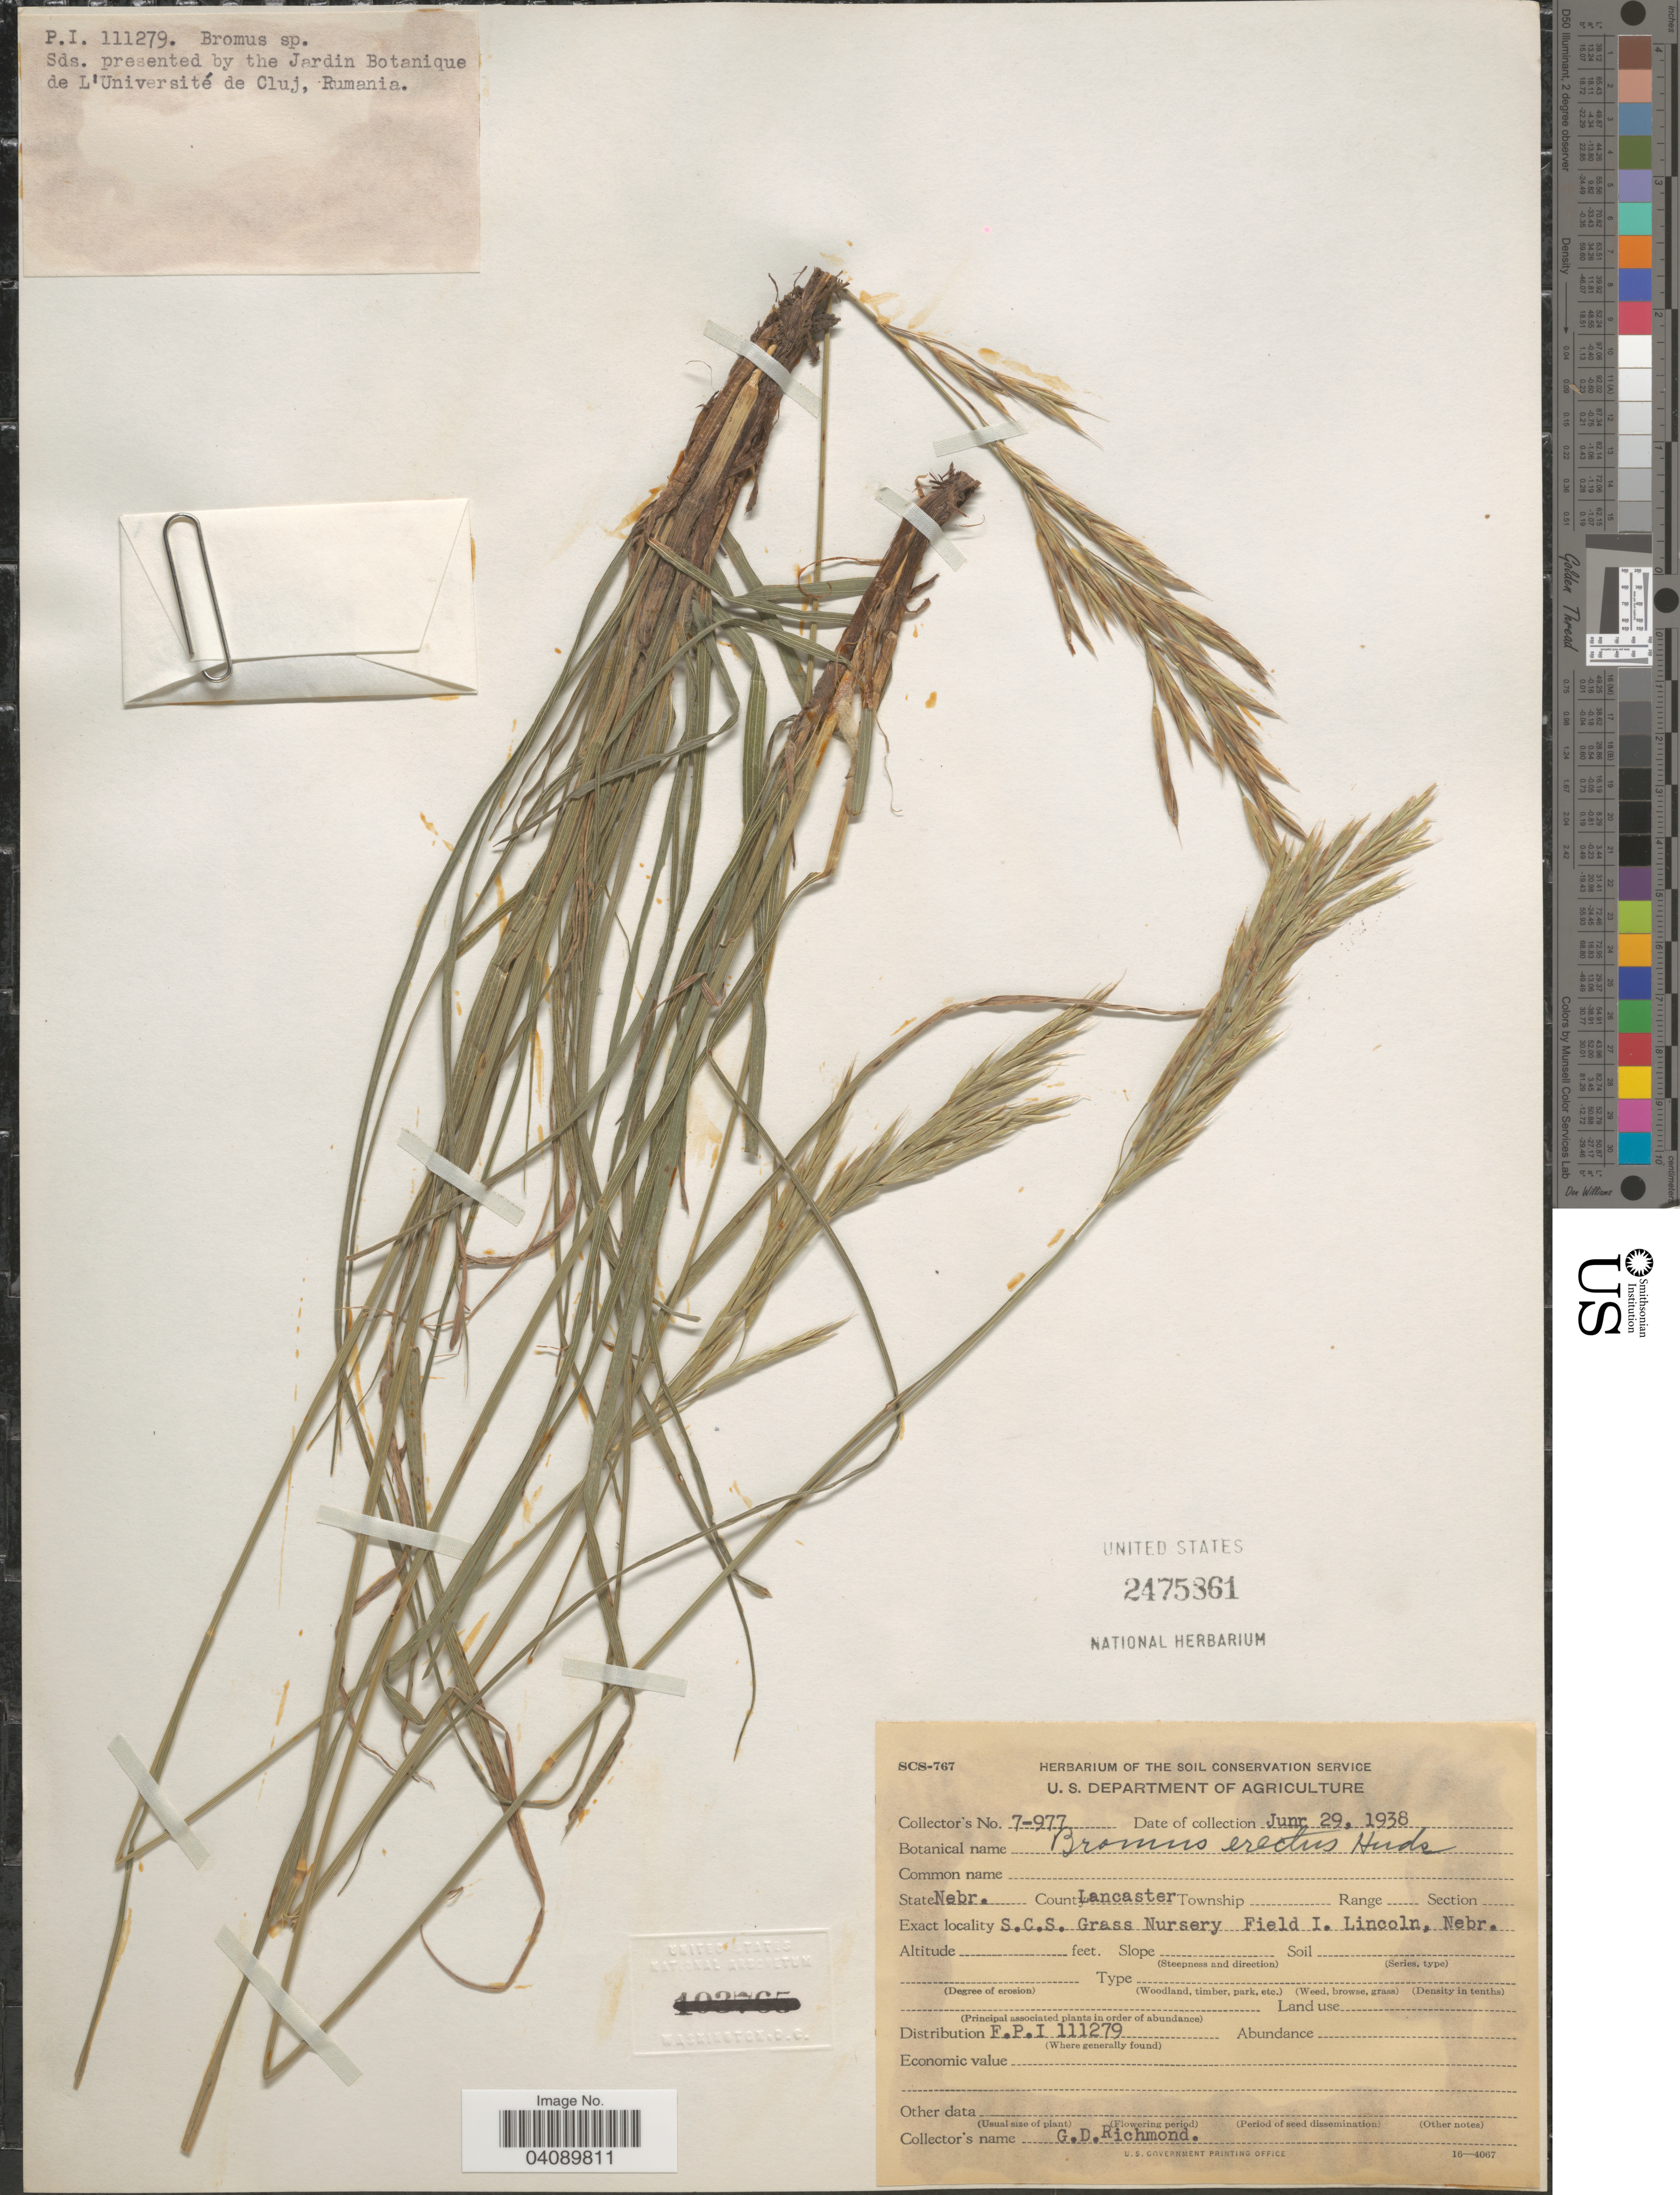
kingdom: Plantae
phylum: Tracheophyta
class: Liliopsida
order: Poales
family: Poaceae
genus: Bromus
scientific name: Bromus erectus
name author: Huds.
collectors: G. Richmond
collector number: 7-977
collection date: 1938-06-29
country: United States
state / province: Nebraska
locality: County Lancaster. S.C.S. Grass Nursery Field I. Lincoln.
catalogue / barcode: US 2475861